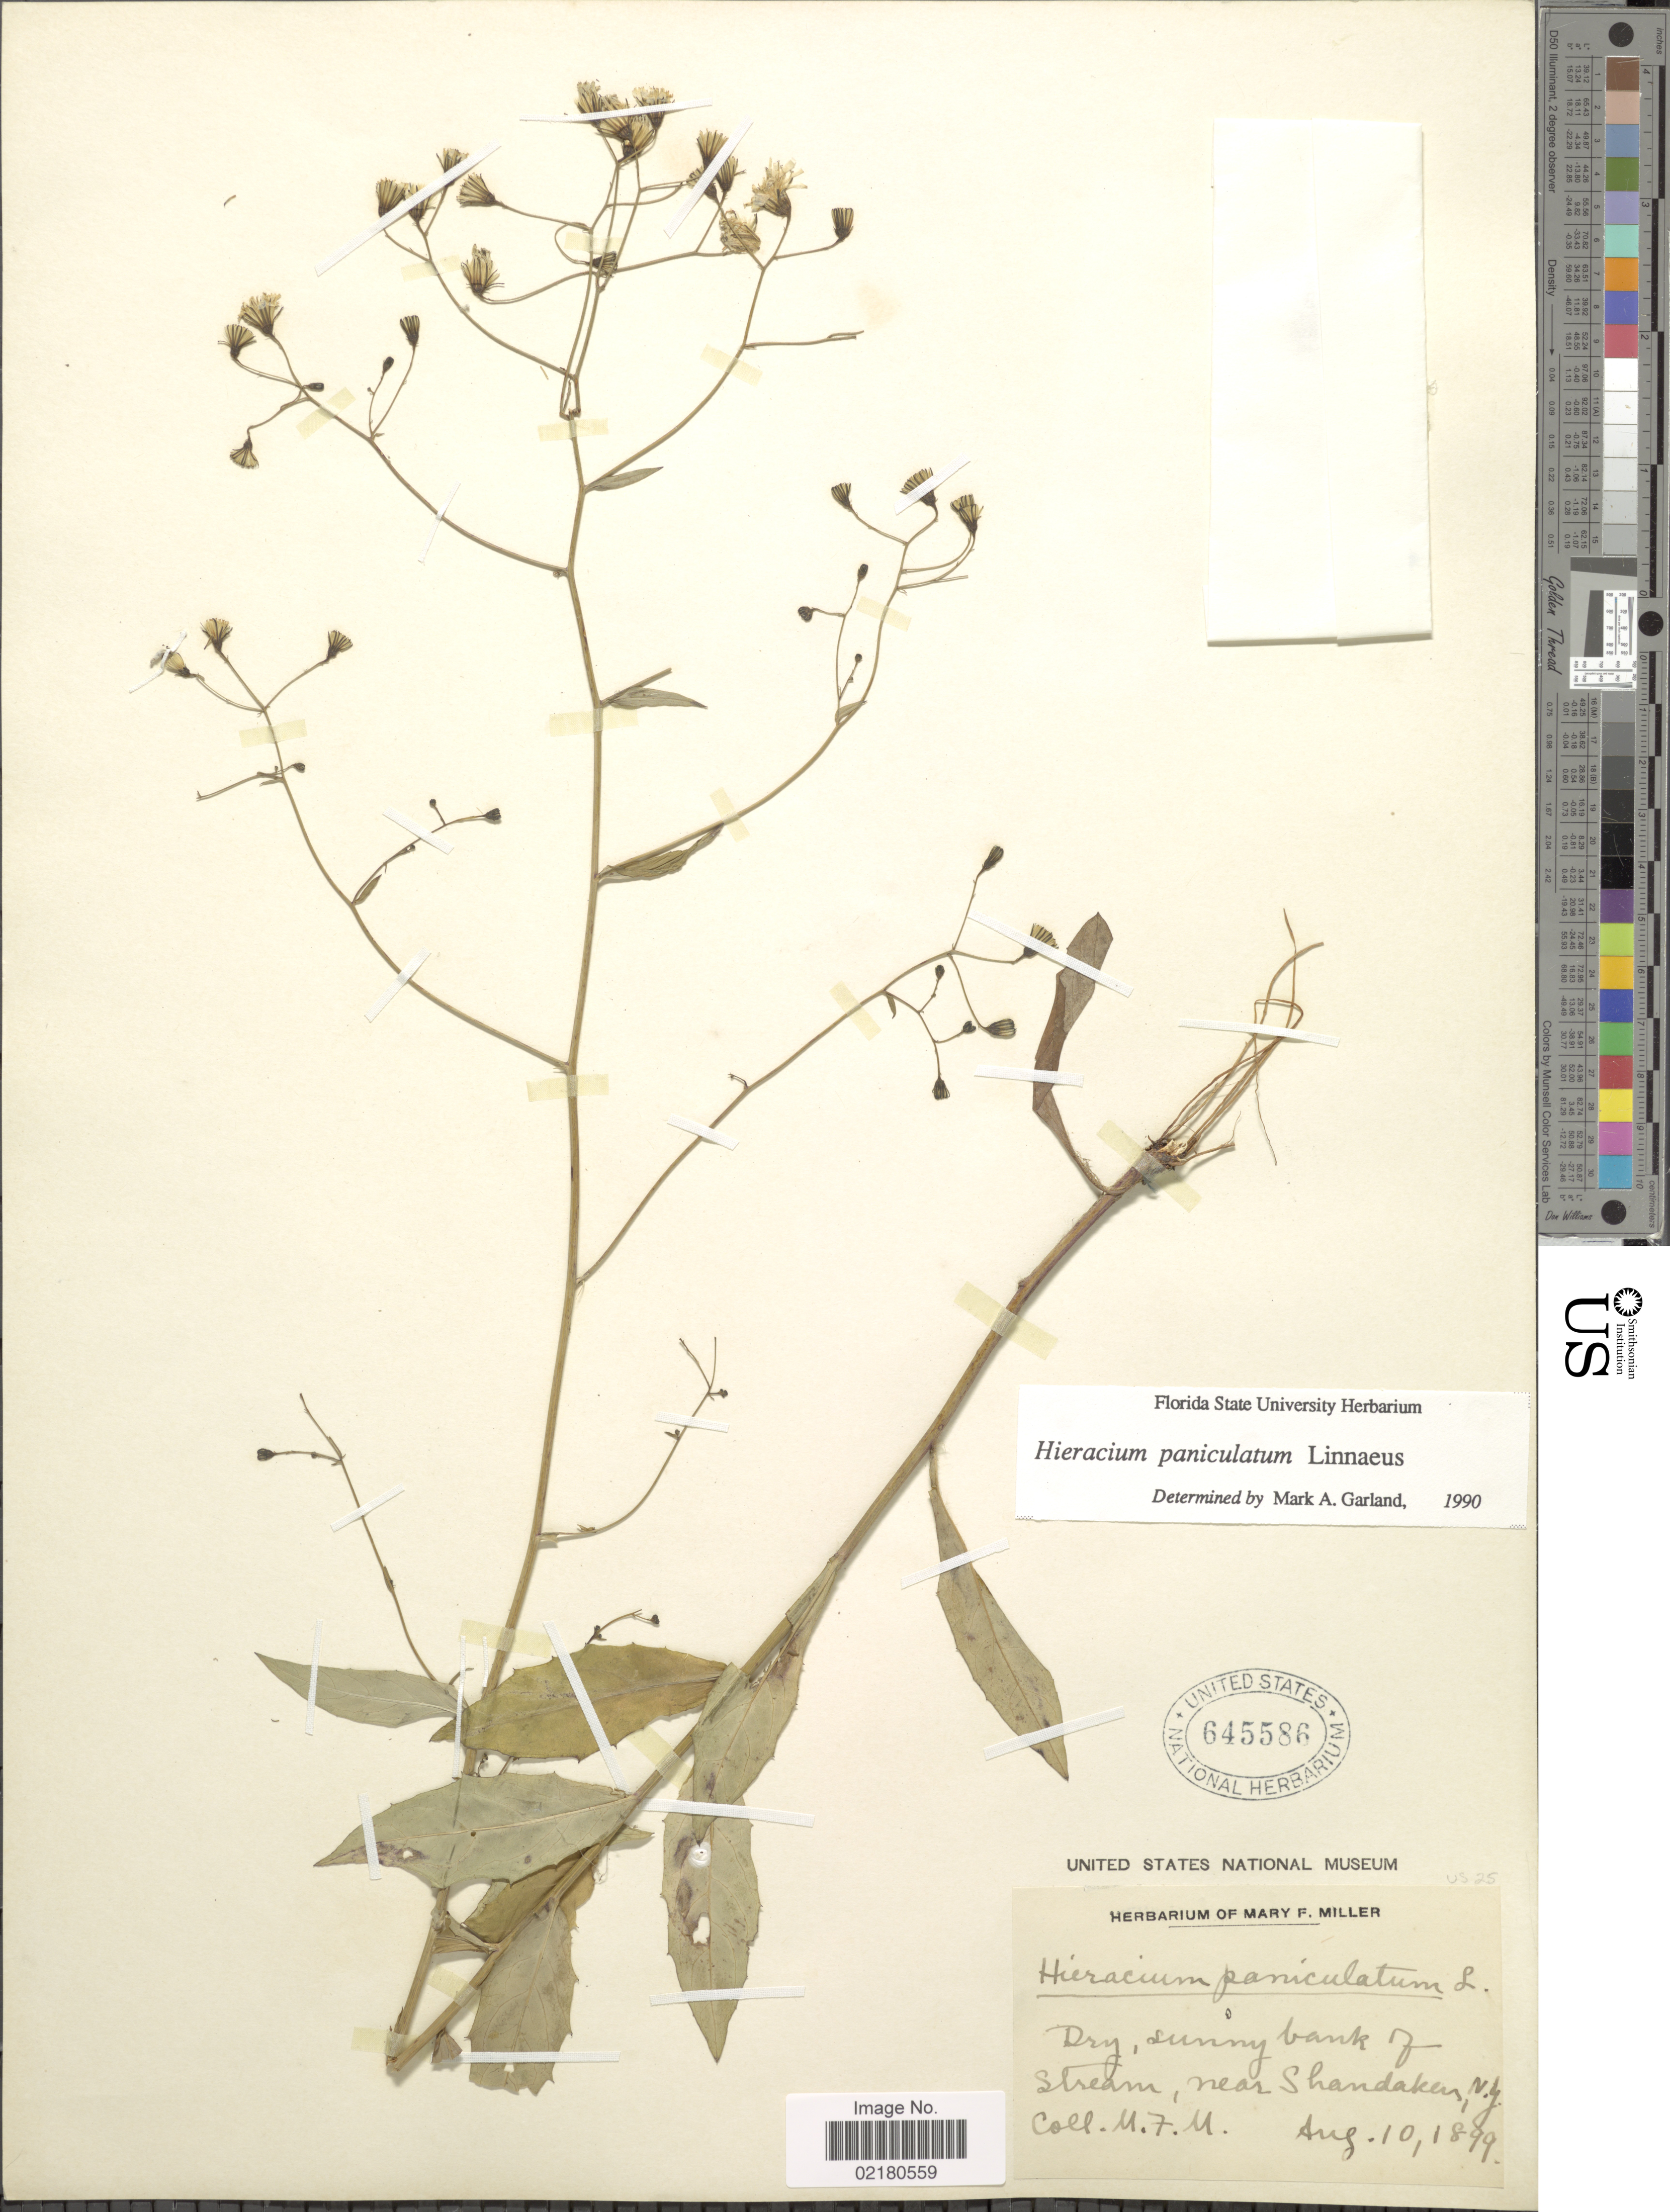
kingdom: Plantae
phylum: Tracheophyta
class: Magnoliopsida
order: Asterales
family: Asteraceae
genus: Hieracium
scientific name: Hieracium paniculatum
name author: L.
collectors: M. F. Miller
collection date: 1899-08-10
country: United States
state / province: New York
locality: Dry, sunny bank of stream, near Shandaken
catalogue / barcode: US 645586